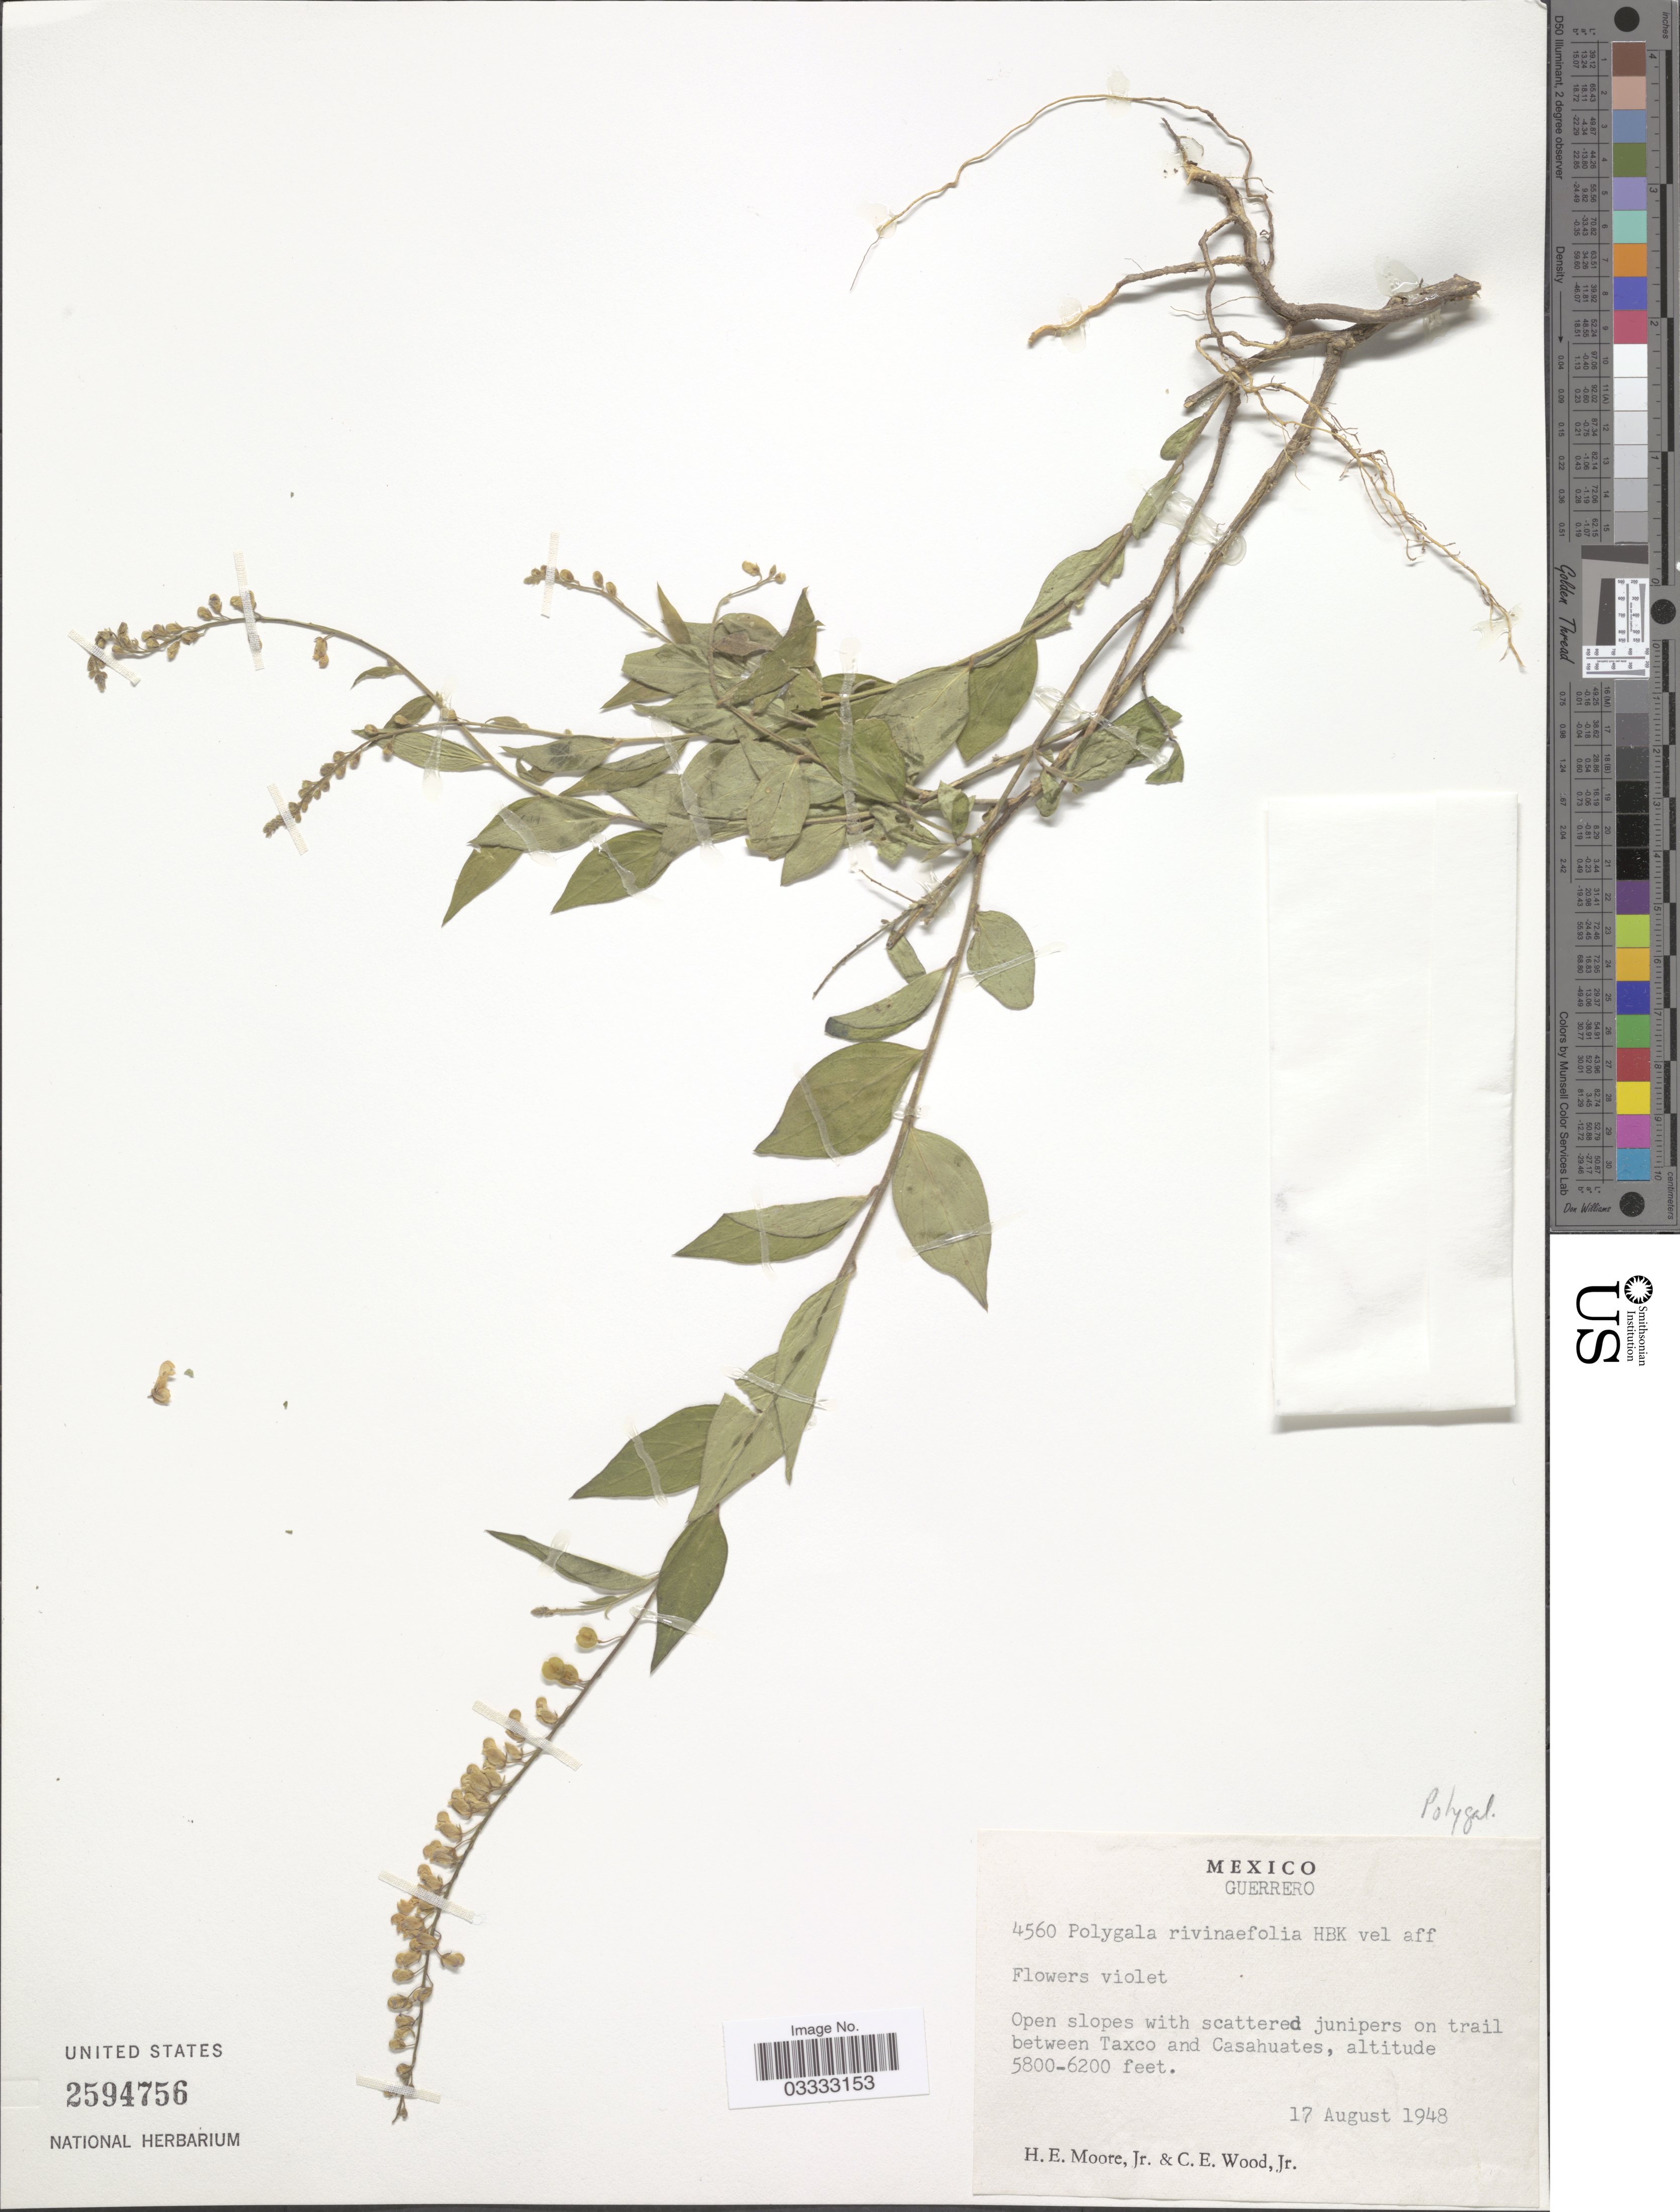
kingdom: Plantae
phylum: Tracheophyta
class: Magnoliopsida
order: Fabales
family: Polygalaceae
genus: Hebecarpa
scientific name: Hebecarpa rivinifolia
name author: (Kunth) J.R. Abbott & J.F.B. Pastore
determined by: Strong, Mark T., (BOT), Smithsonian Institution - National Museum of Natural History (UNITED STATES)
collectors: H. Moore & C. Wood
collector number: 4560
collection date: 1948-08-17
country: Mexico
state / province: Guerrero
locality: On trail between Taxco and Casahuates.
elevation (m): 1768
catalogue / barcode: US 2594756